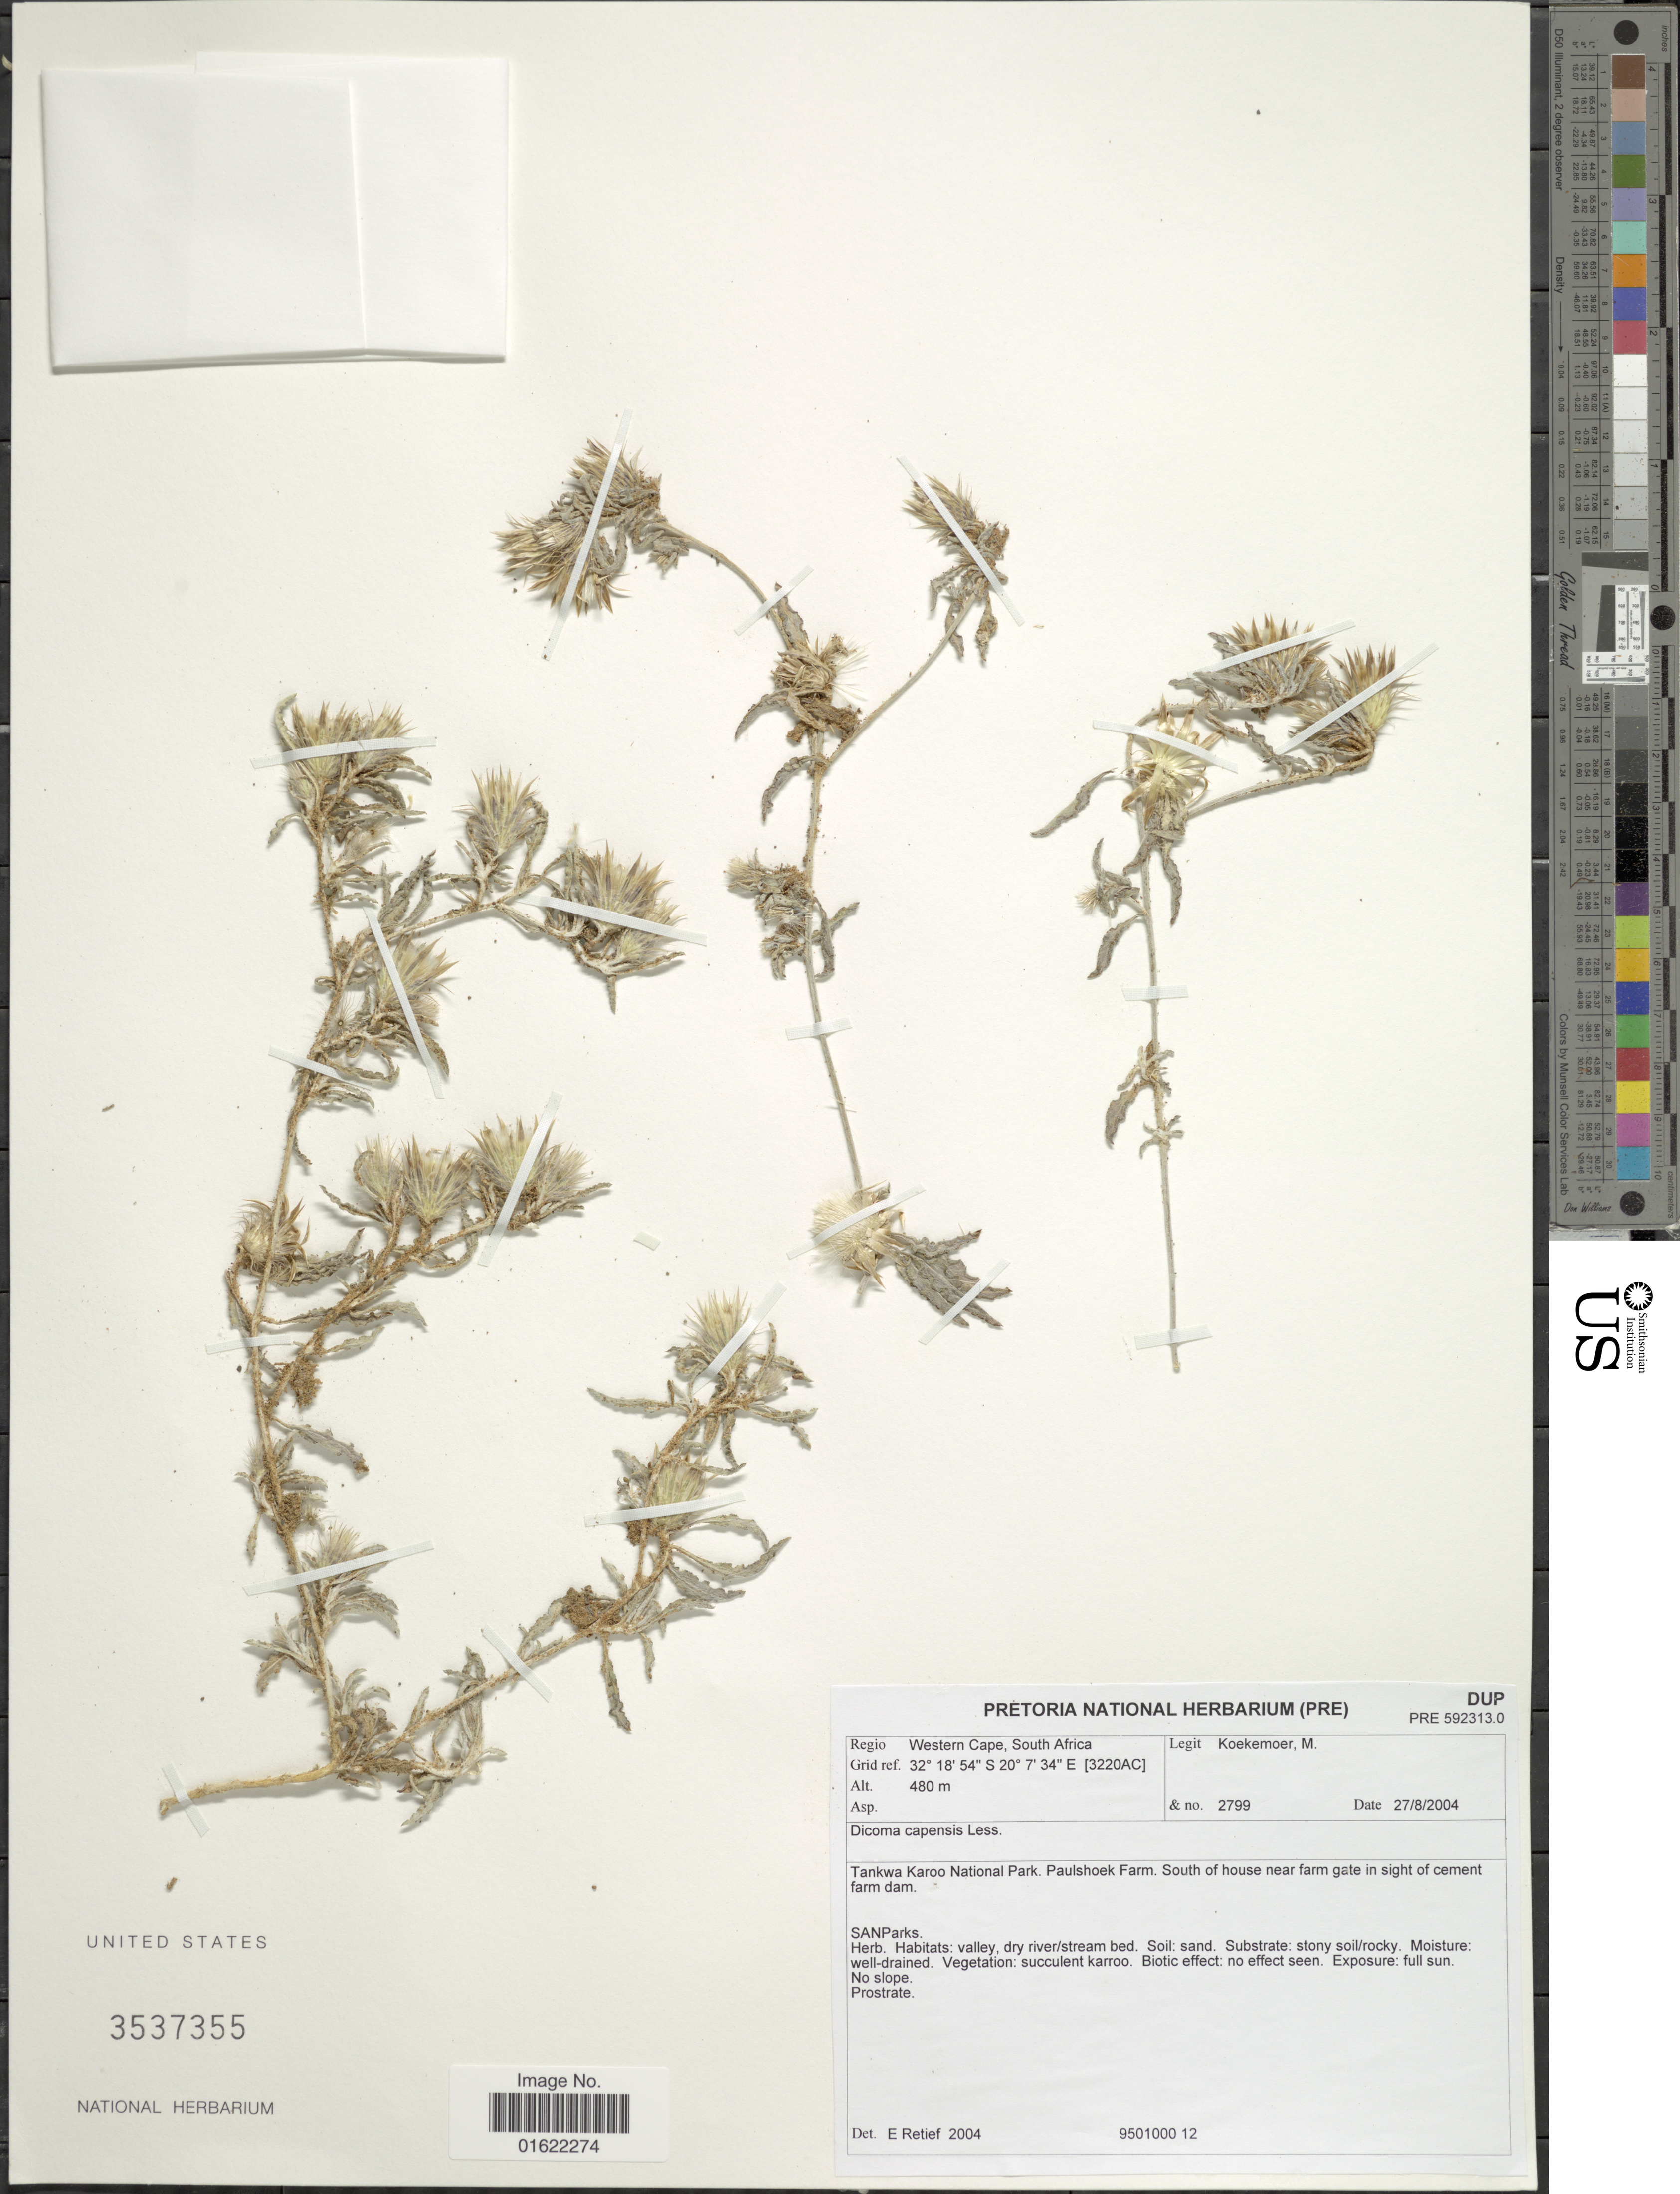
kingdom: Plantae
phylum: Tracheophyta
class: Magnoliopsida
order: Asterales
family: Asteraceae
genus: Dicoma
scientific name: Dicoma capensis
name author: Less.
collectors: M. Koekemoer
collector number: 2799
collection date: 2004-08-27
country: South Africa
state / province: Western Cape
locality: Tankwa Karoo National Park, Paulshoek Farm. South of House near farm gate in sight of cement farm dam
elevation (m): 480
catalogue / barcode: US 3537355